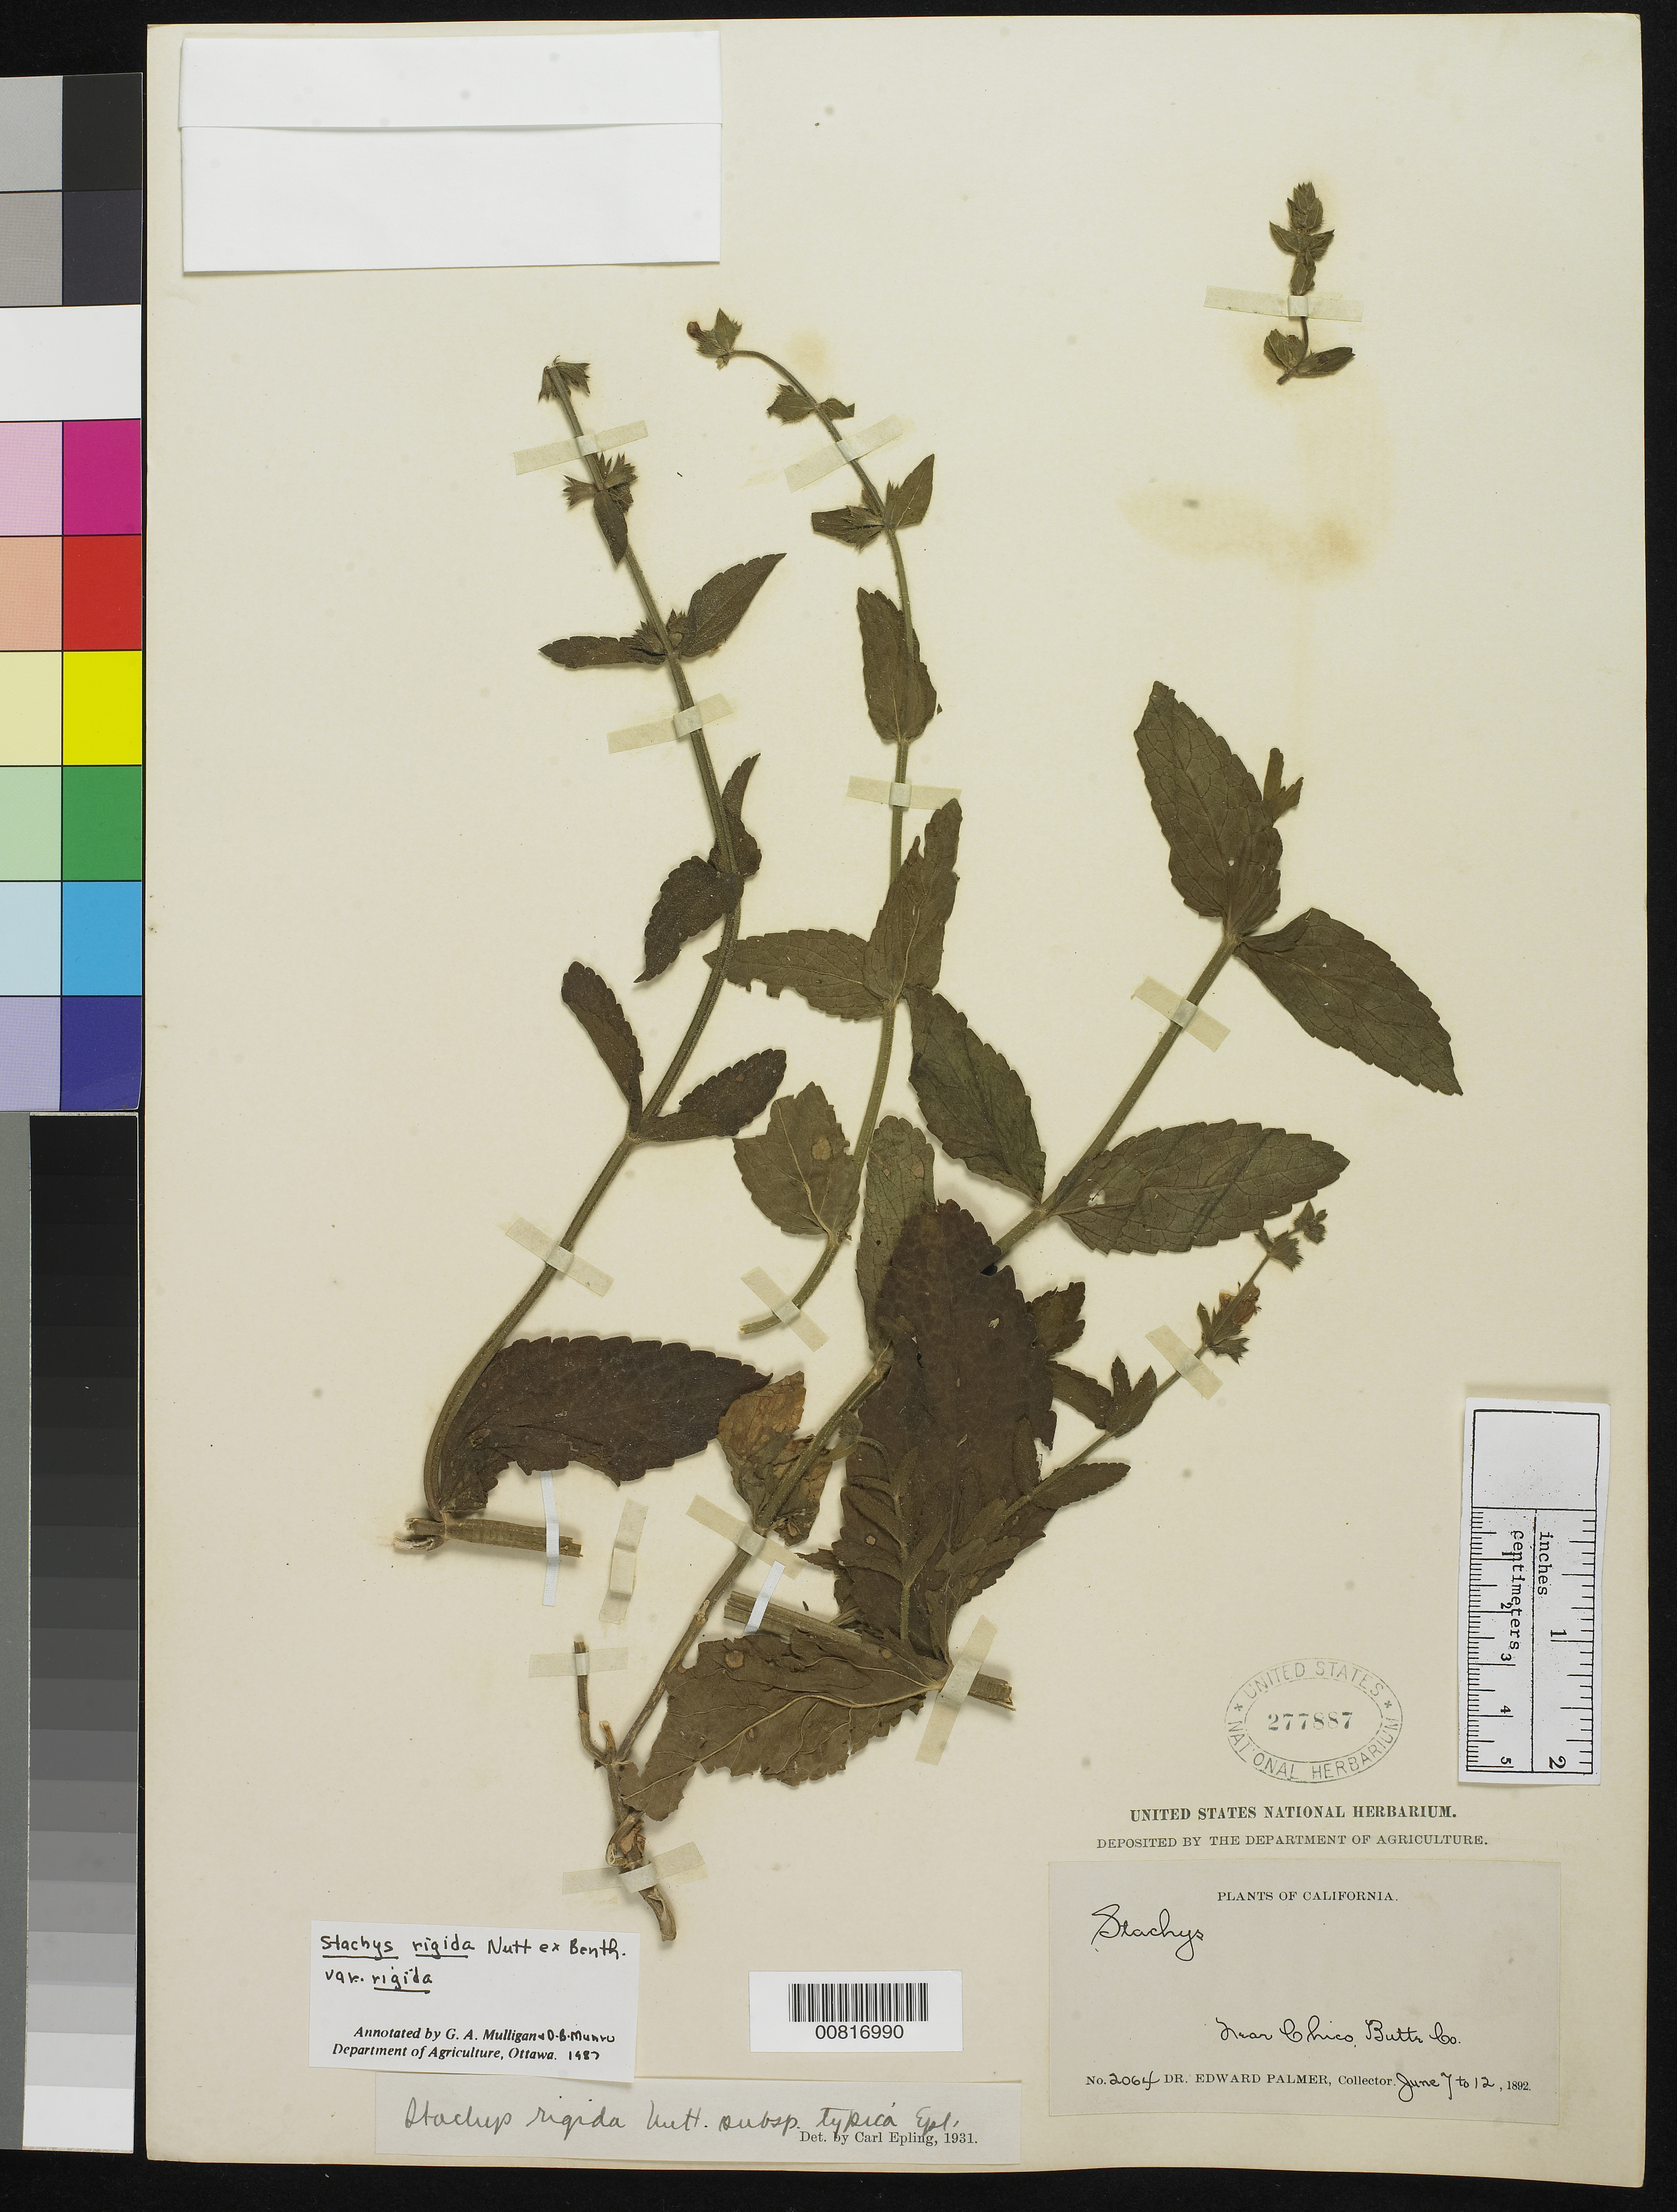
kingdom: Plantae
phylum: Tracheophyta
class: Magnoliopsida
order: Lamiales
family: Lamiaceae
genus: Stachys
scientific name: Stachys rigida subsp. typica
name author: Epling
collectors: E. Palmer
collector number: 2064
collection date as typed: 07 Jun 1892 to 12 Jun 1892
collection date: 1892-06-07/1892-06-12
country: United States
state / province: California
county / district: Butte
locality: Near Chico, Butte County, California.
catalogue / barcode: US 277887